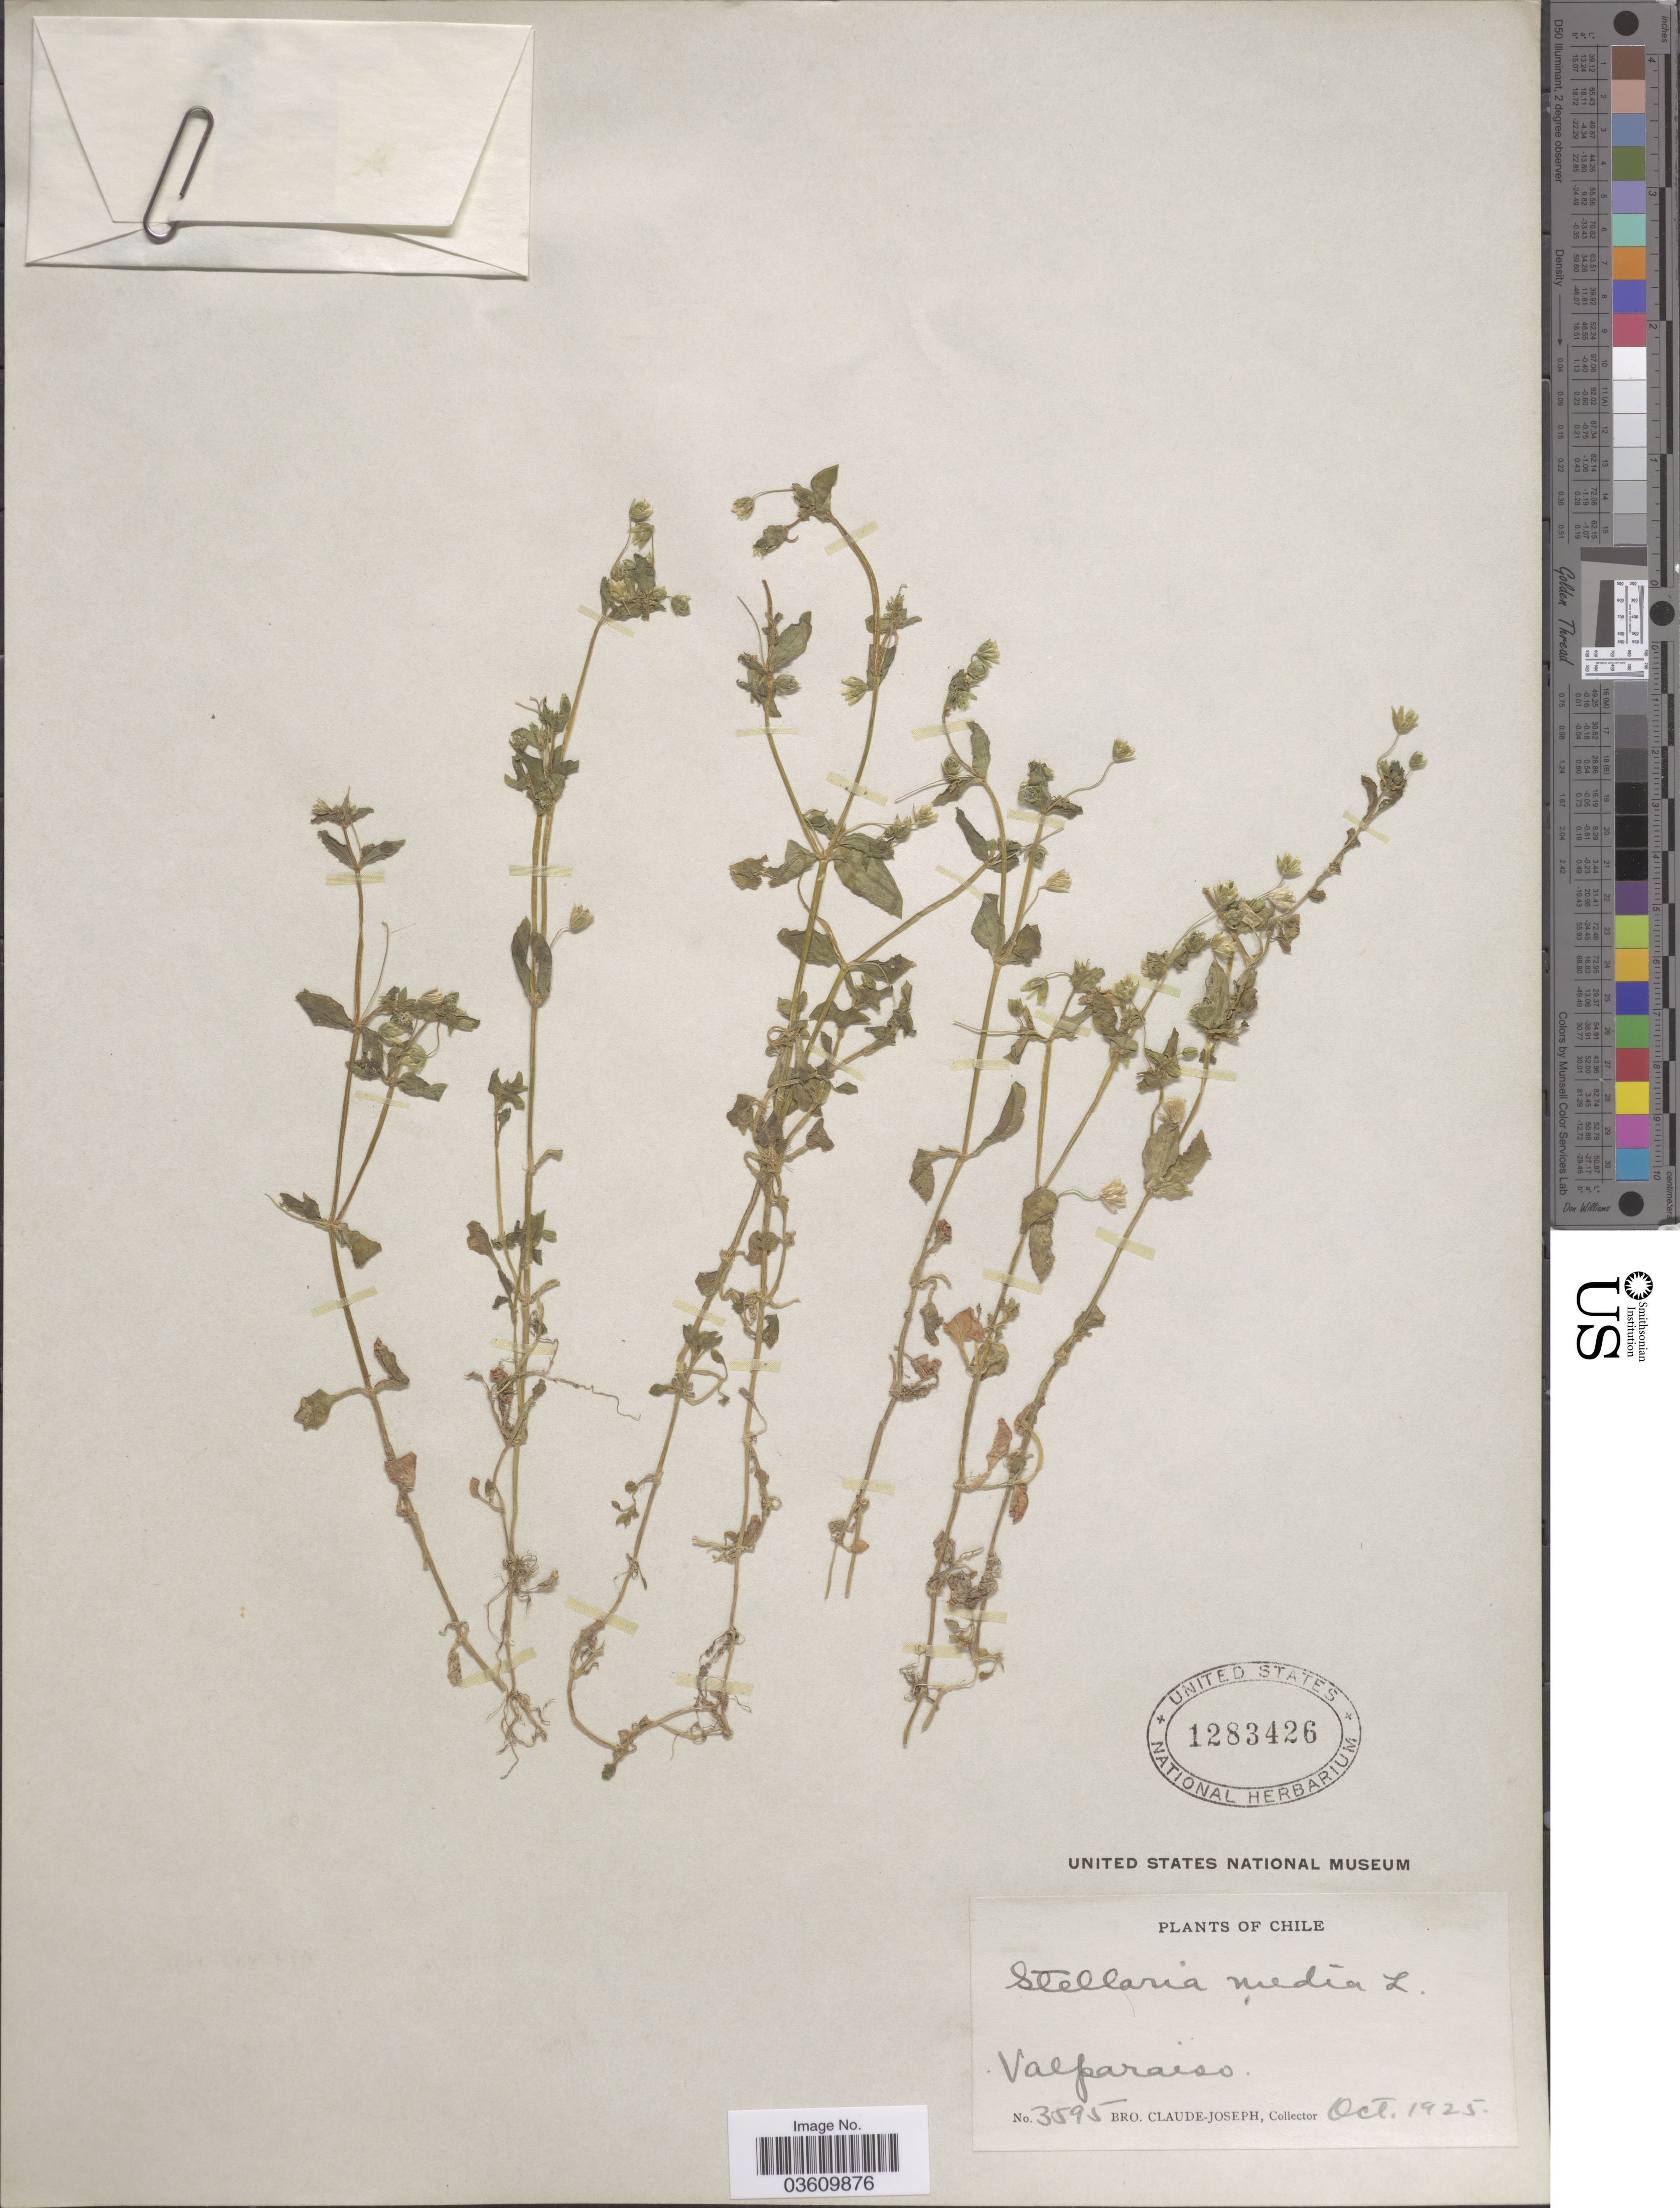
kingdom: Plantae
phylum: Tracheophyta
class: Magnoliopsida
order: Caryophyllales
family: Caryophyllaceae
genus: Stellaria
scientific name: Stellaria media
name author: (L.) Vill.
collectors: Bro. Claude-Joseph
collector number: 3595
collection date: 1925-10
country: Chile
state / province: Valparaíso (V)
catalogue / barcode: US 1283426